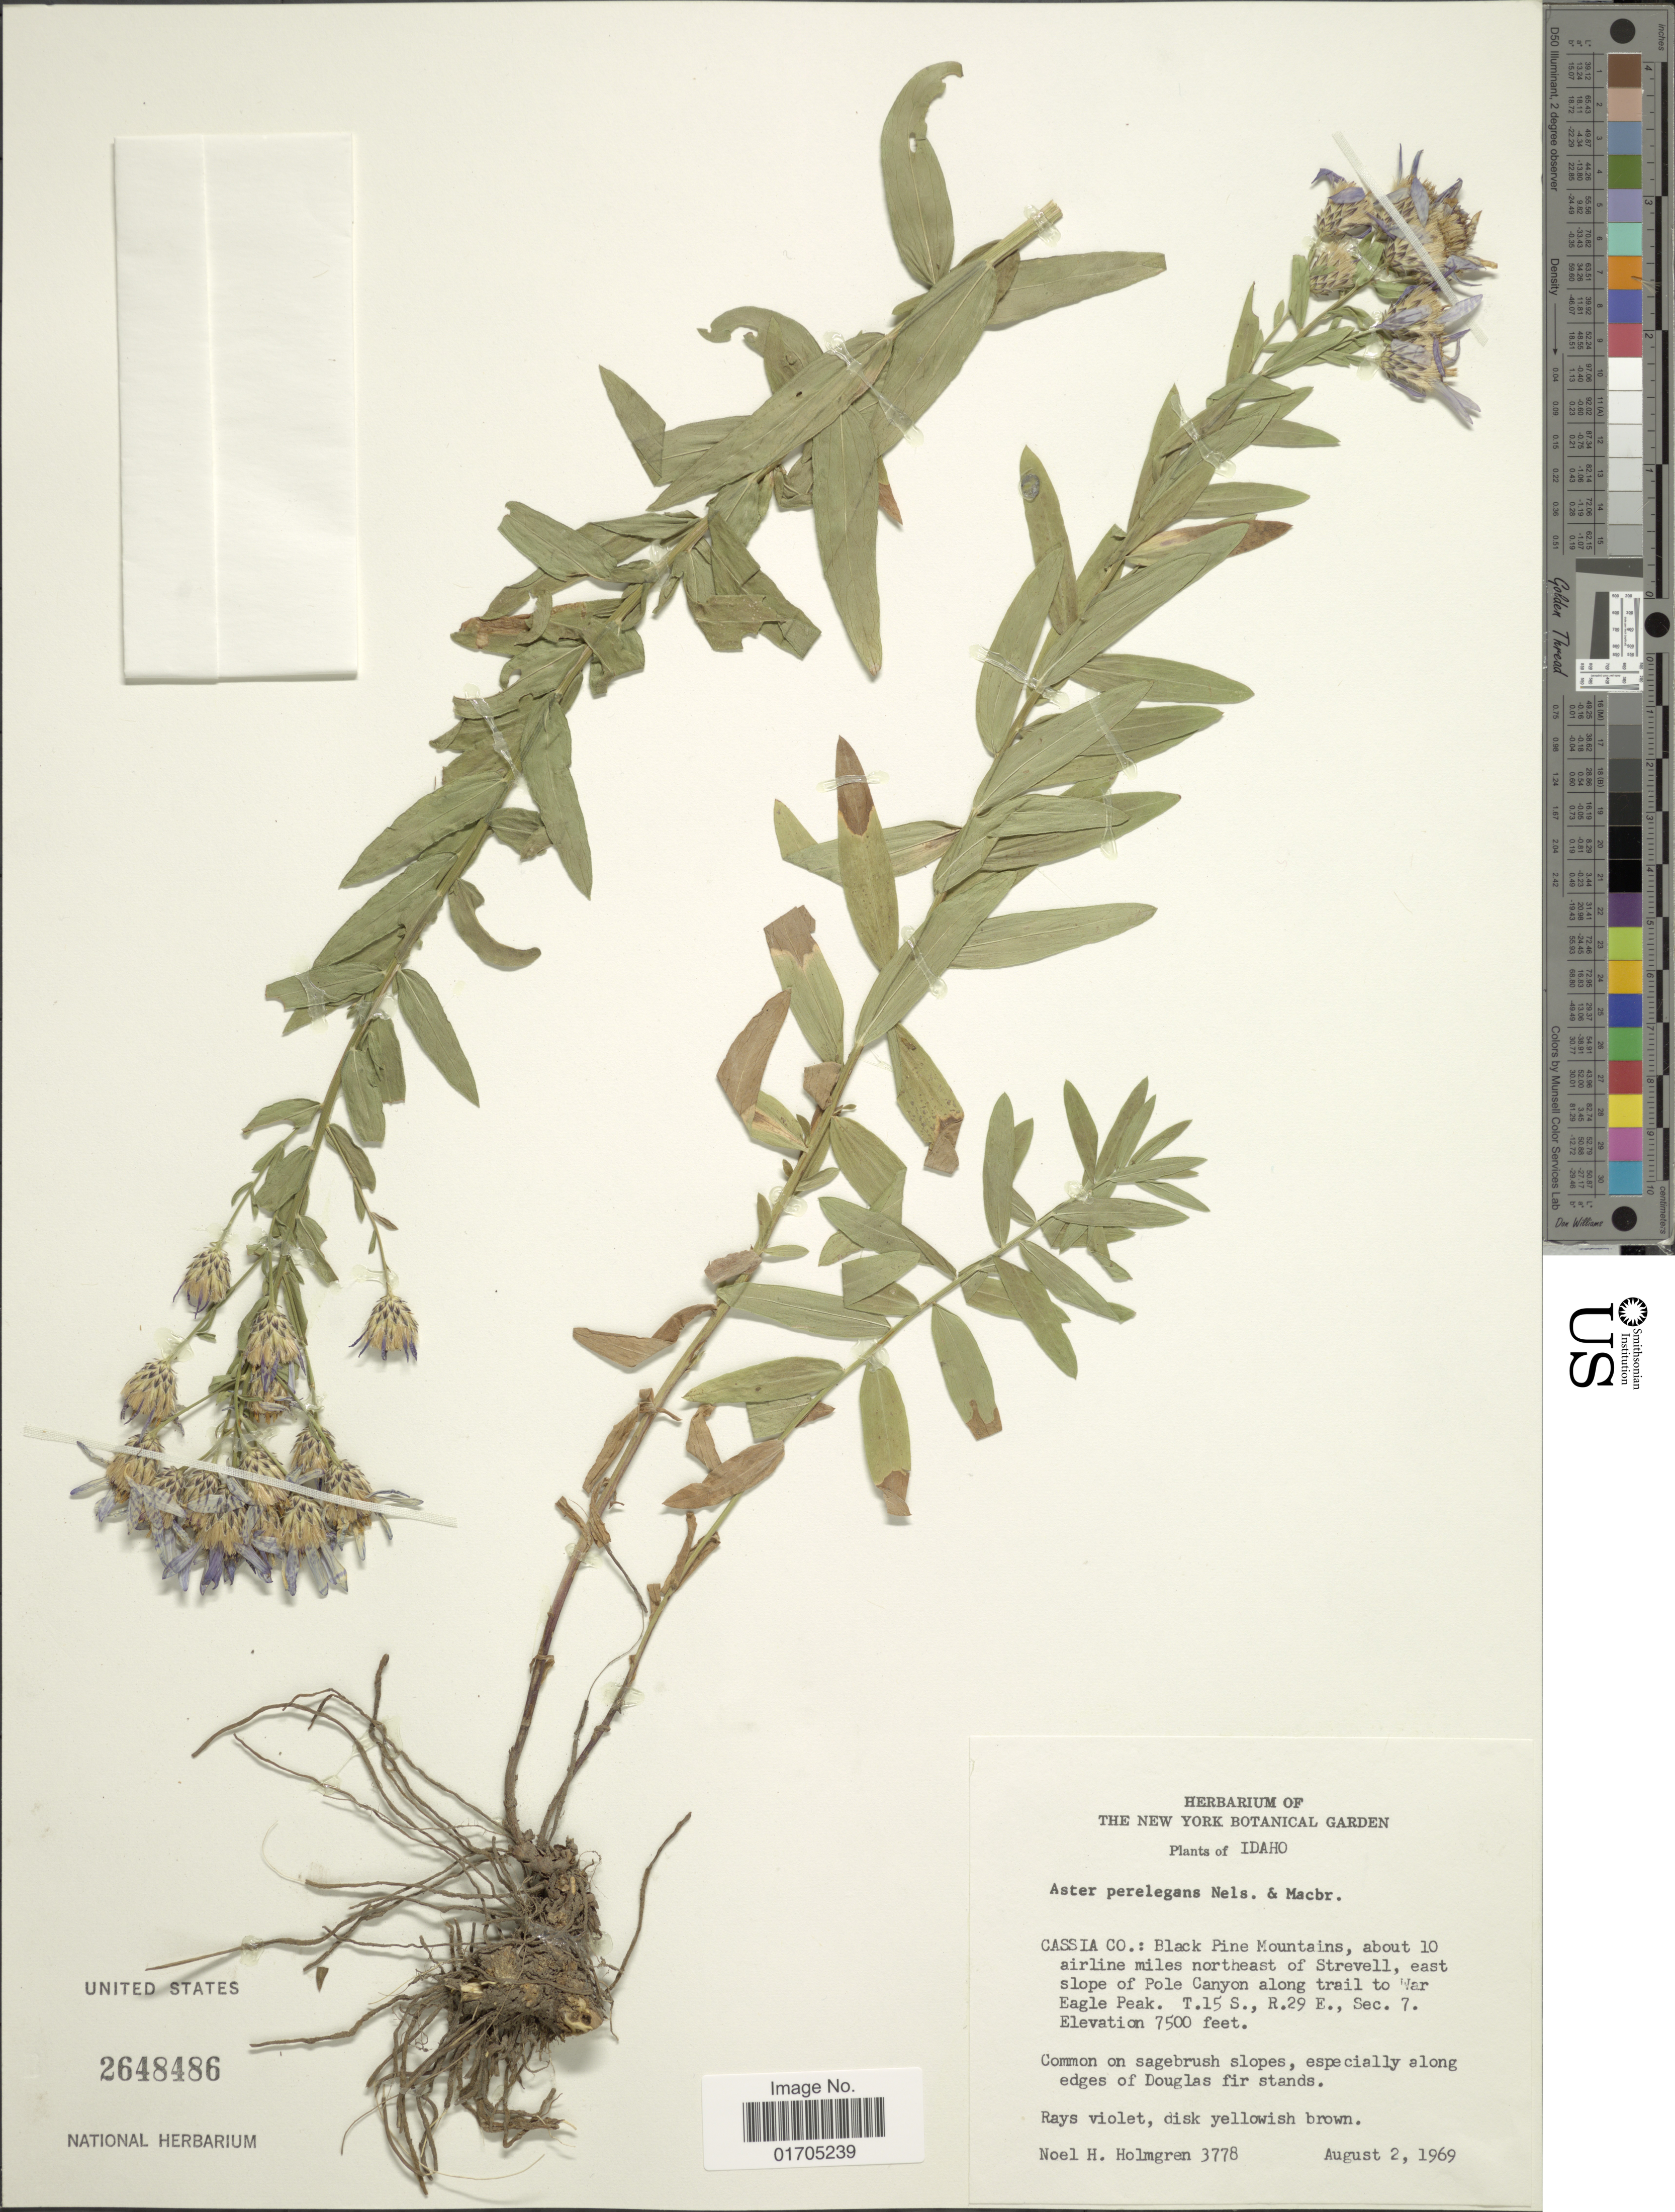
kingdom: Plantae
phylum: Tracheophyta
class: Magnoliopsida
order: Asterales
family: Asteraceae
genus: Eucephalus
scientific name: Eucephalus elegans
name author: Nutt.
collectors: N. H. Holmgren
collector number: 3778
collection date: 1969-08-02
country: United States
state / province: Idaho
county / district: Cassia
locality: Black Pine Mountains, about 10 airline miles northeast of Strevell, east slope of Pole Canyon along trail to War Eagle Peak, T.15 S., R.29 E., Sec. 7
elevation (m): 2286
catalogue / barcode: US 2648486